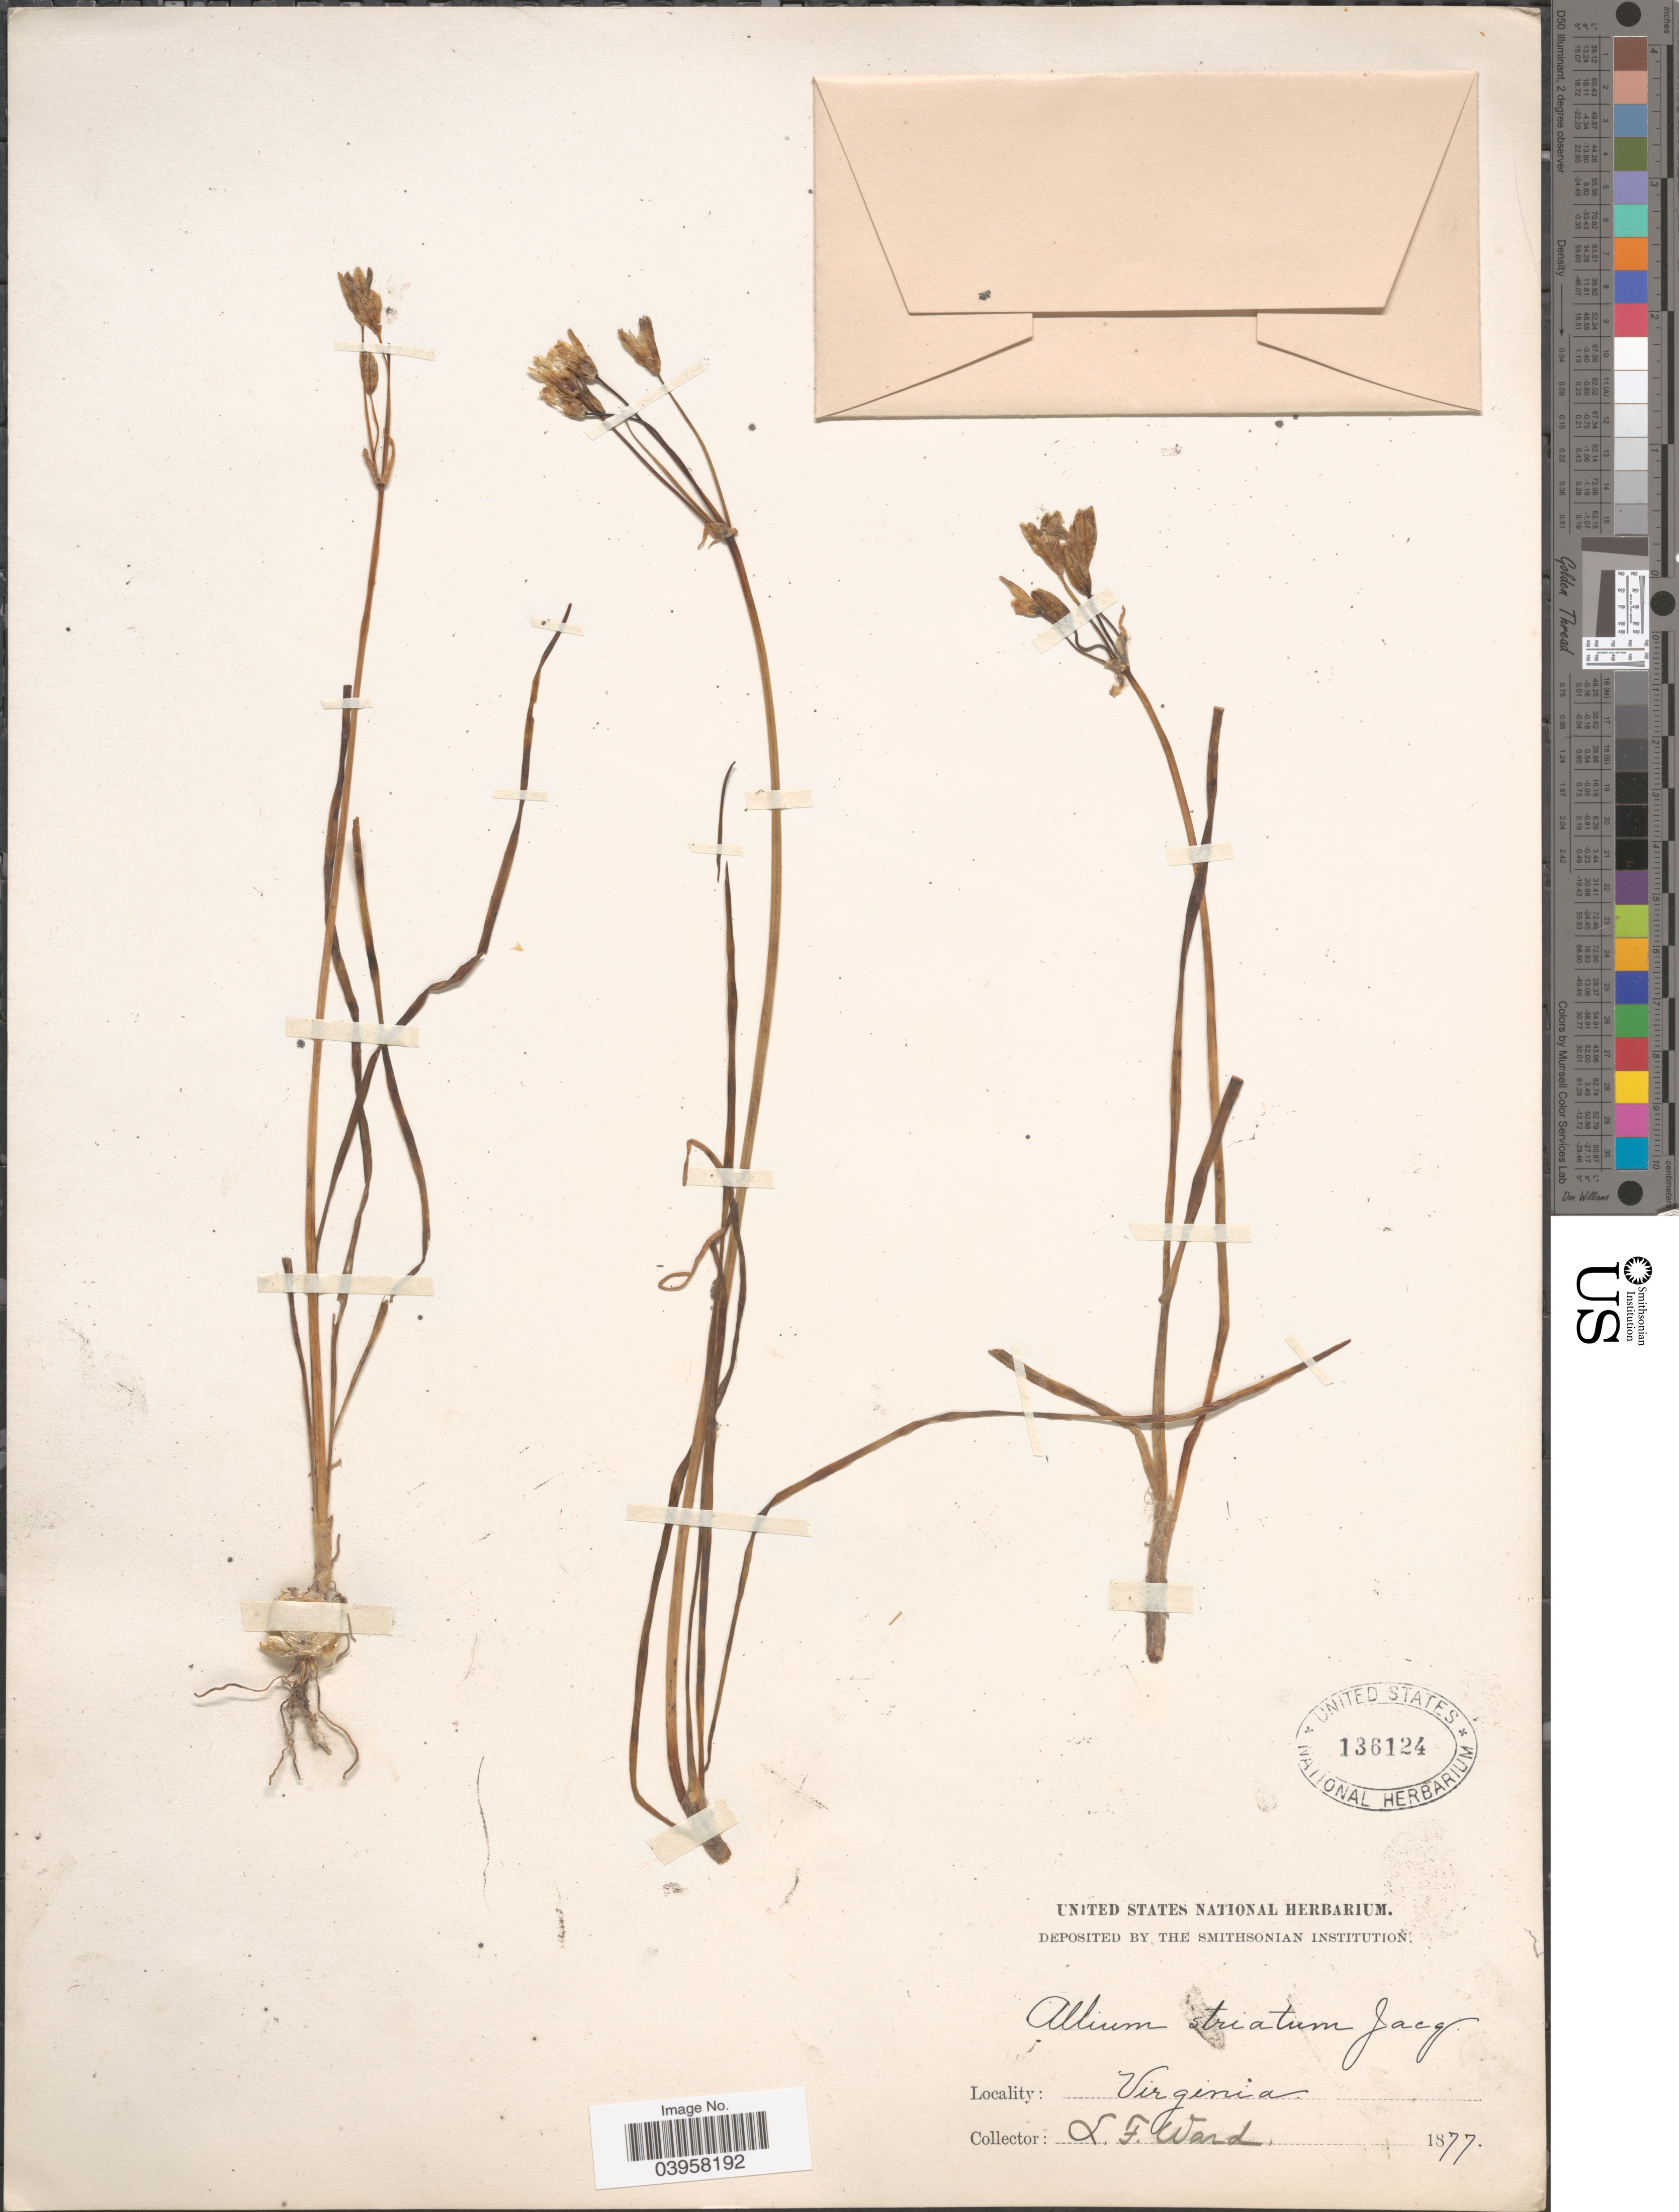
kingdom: Plantae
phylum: Tracheophyta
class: Liliopsida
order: Asparagales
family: Amaryllidaceae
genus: Nothoscordum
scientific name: Nothoscordum bivalve var. bivalve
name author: (L.) Britton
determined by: Strong, Mark T., (BOT), Smithsonian Institution - National Museum of Natural History (UNITED STATES)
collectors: L. Ward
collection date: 1877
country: United States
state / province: Virginia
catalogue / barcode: US 136124